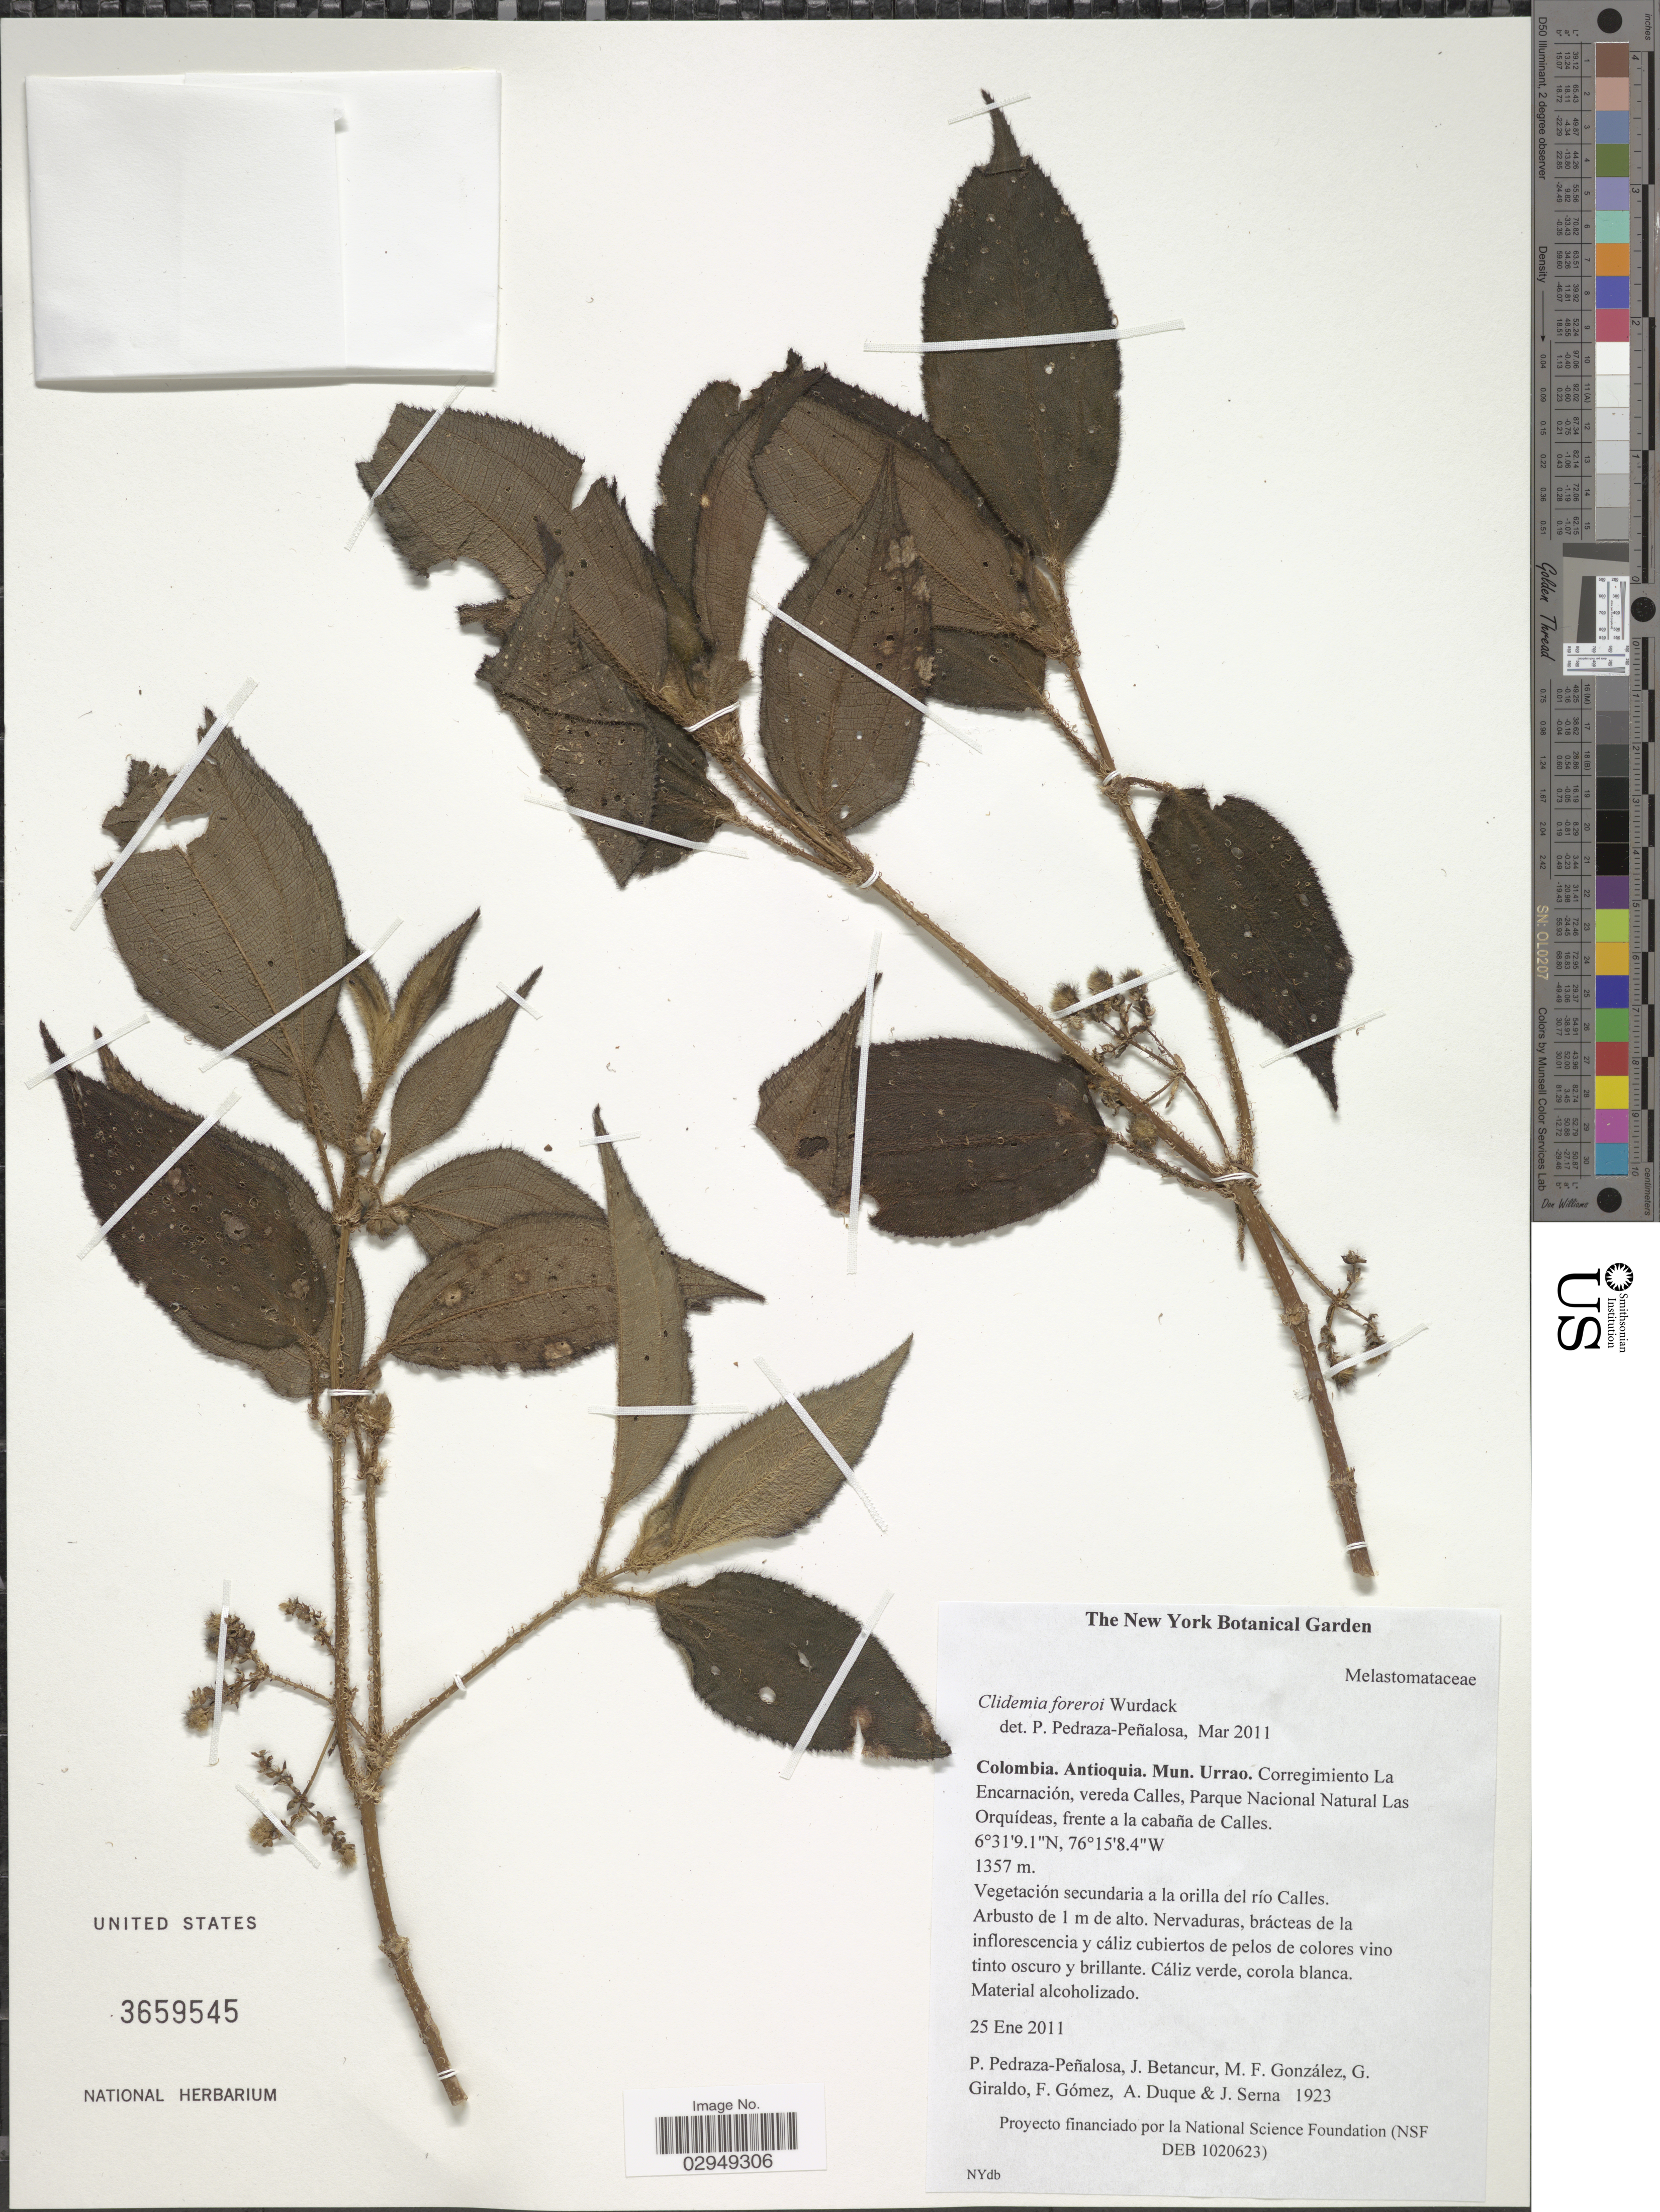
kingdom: Plantae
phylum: Tracheophyta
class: Magnoliopsida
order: Myrtales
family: Melastomataceae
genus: Clidemia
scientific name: Clidemia foreroi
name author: Wurdack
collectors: P. Pedraza-Peñalosa, J. Betancur, M. Gonzalez, G. Giraldo & et al.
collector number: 1923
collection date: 2011-01-25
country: Colombia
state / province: Antioquia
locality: Antioquia. Mun. Urrao. Corregimiento La Encarnación, vereda Calles, Parque Nacional Natural Las Orquídeas, frente a la cabaña de Calles.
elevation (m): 1357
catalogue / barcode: US 3659545